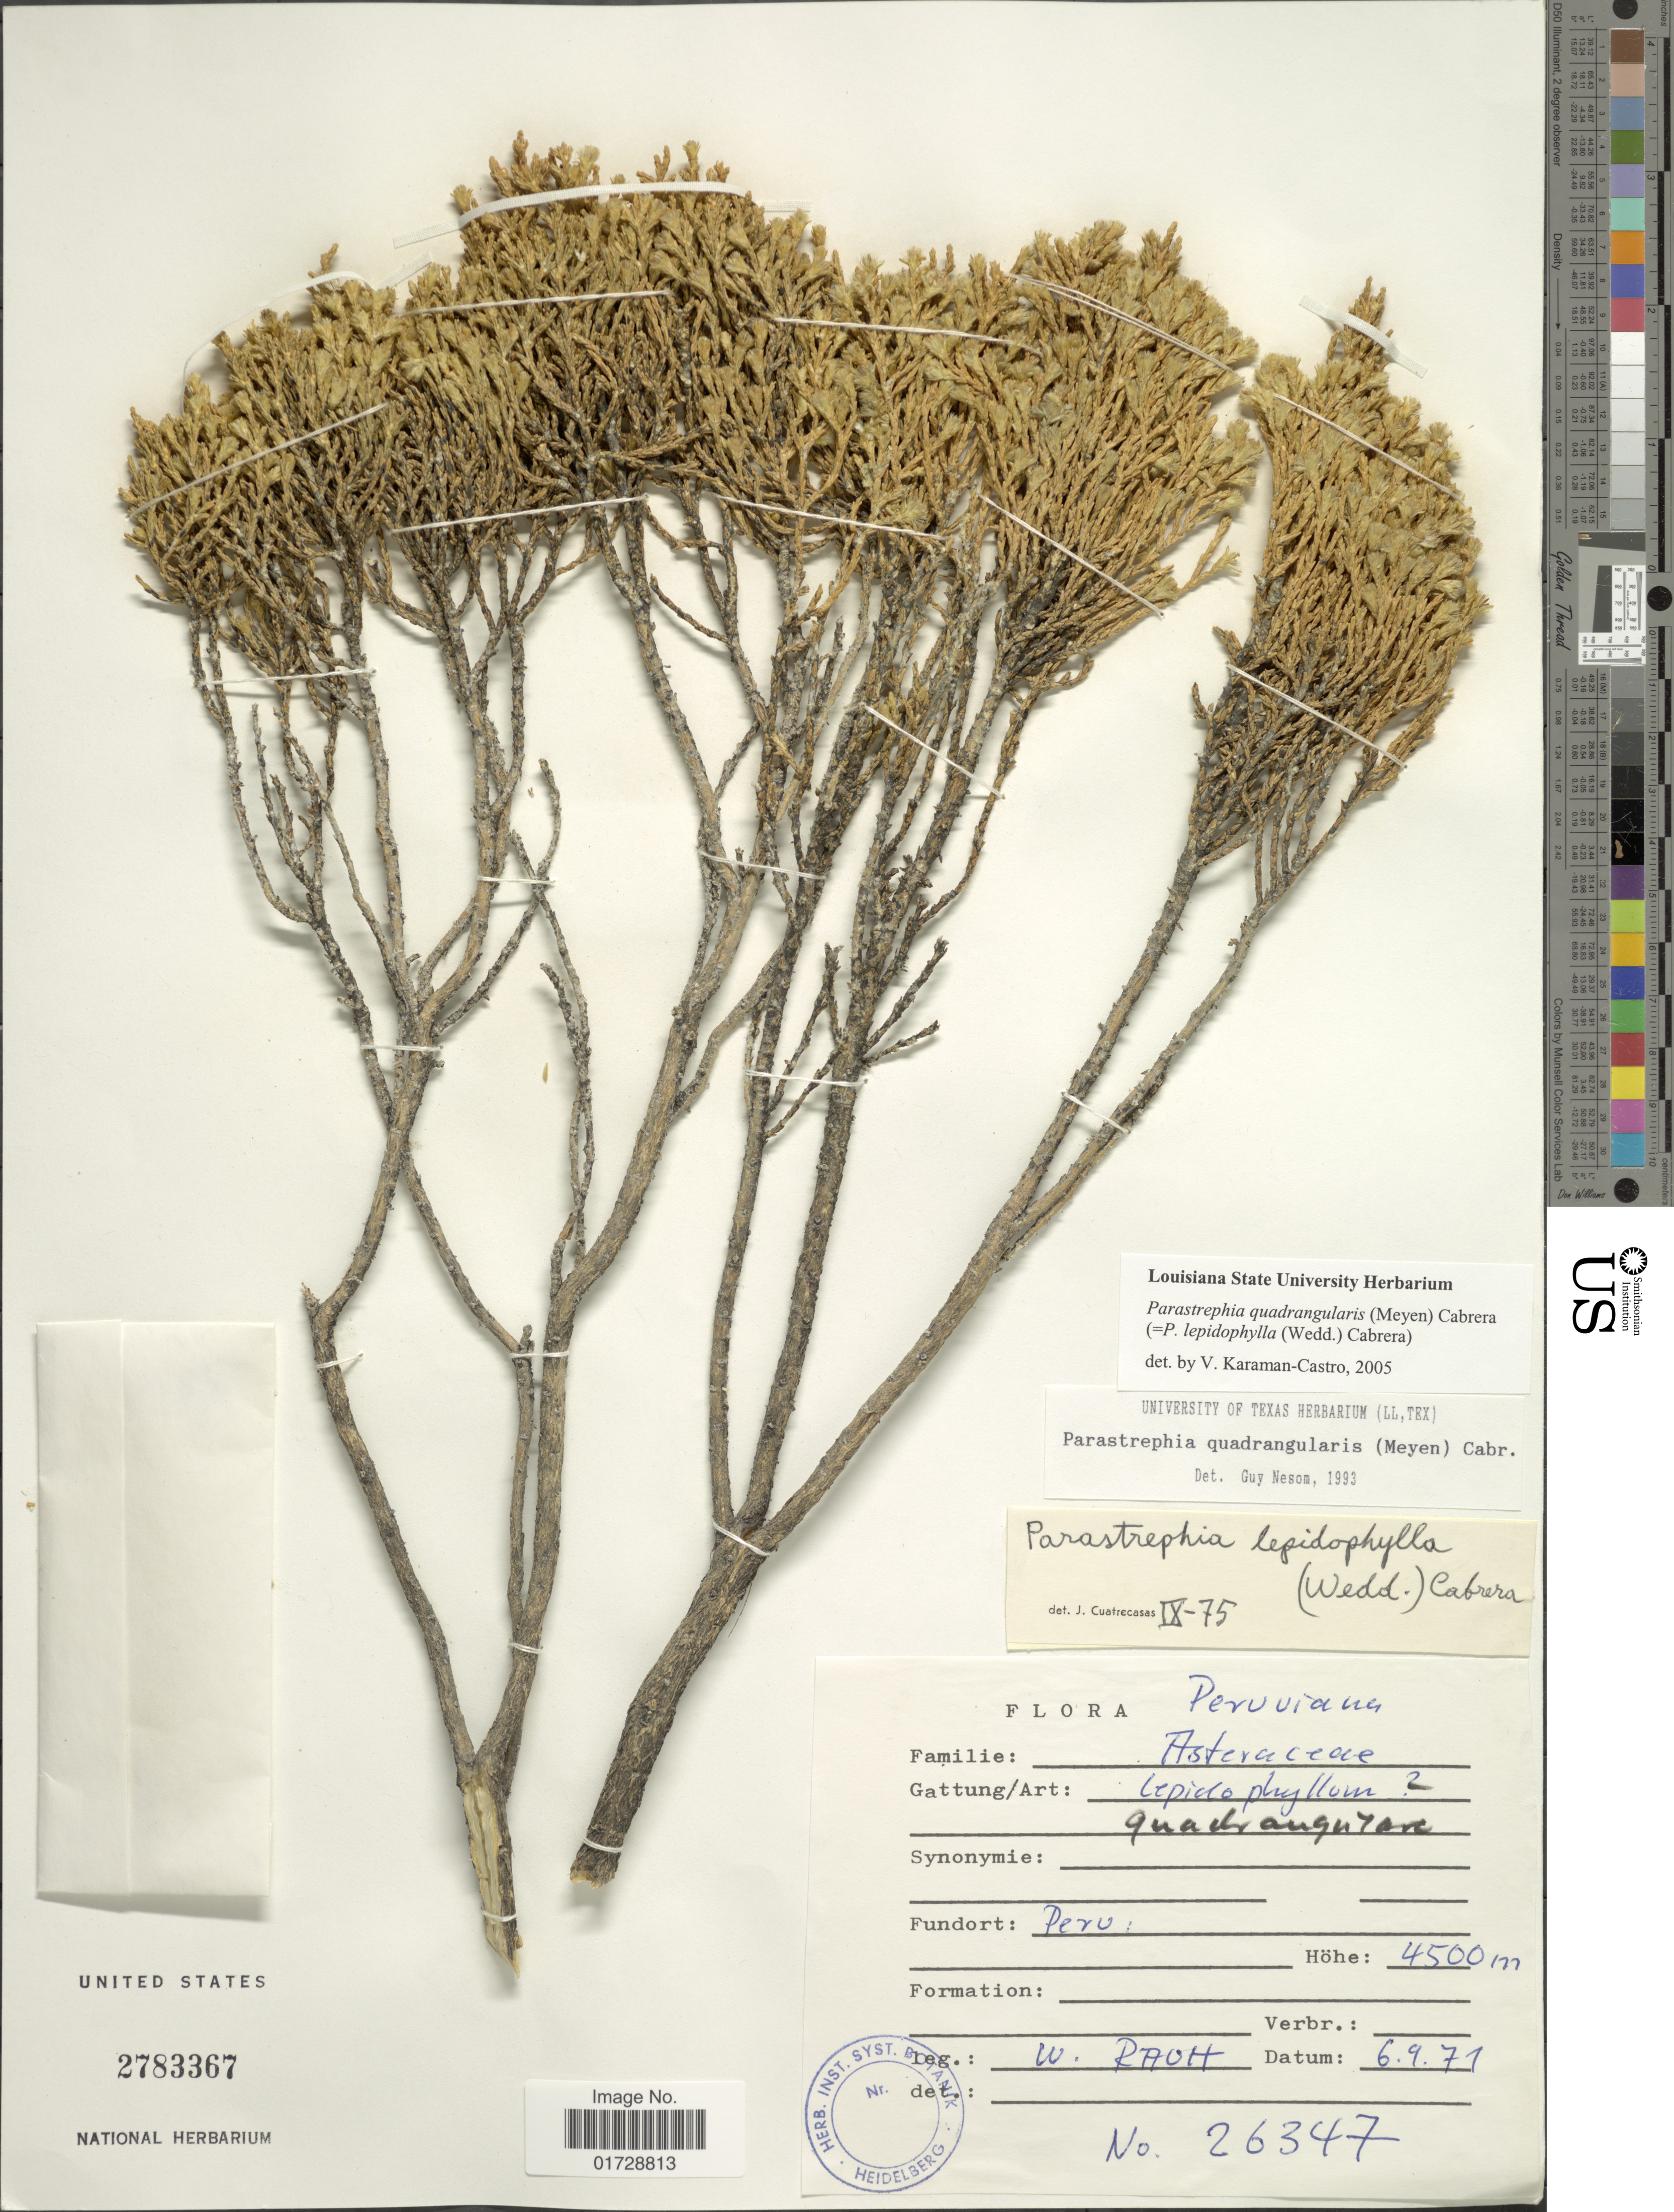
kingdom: Plantae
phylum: Tracheophyta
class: Magnoliopsida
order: Asterales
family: Asteraceae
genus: Parastrephia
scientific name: Parastrephia lepidophylla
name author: (Wedd.) Cabrera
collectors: W. Rauh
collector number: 26347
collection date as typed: Transcribed d/m/y: 6/9/71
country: Peru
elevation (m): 4500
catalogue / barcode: US 2783367